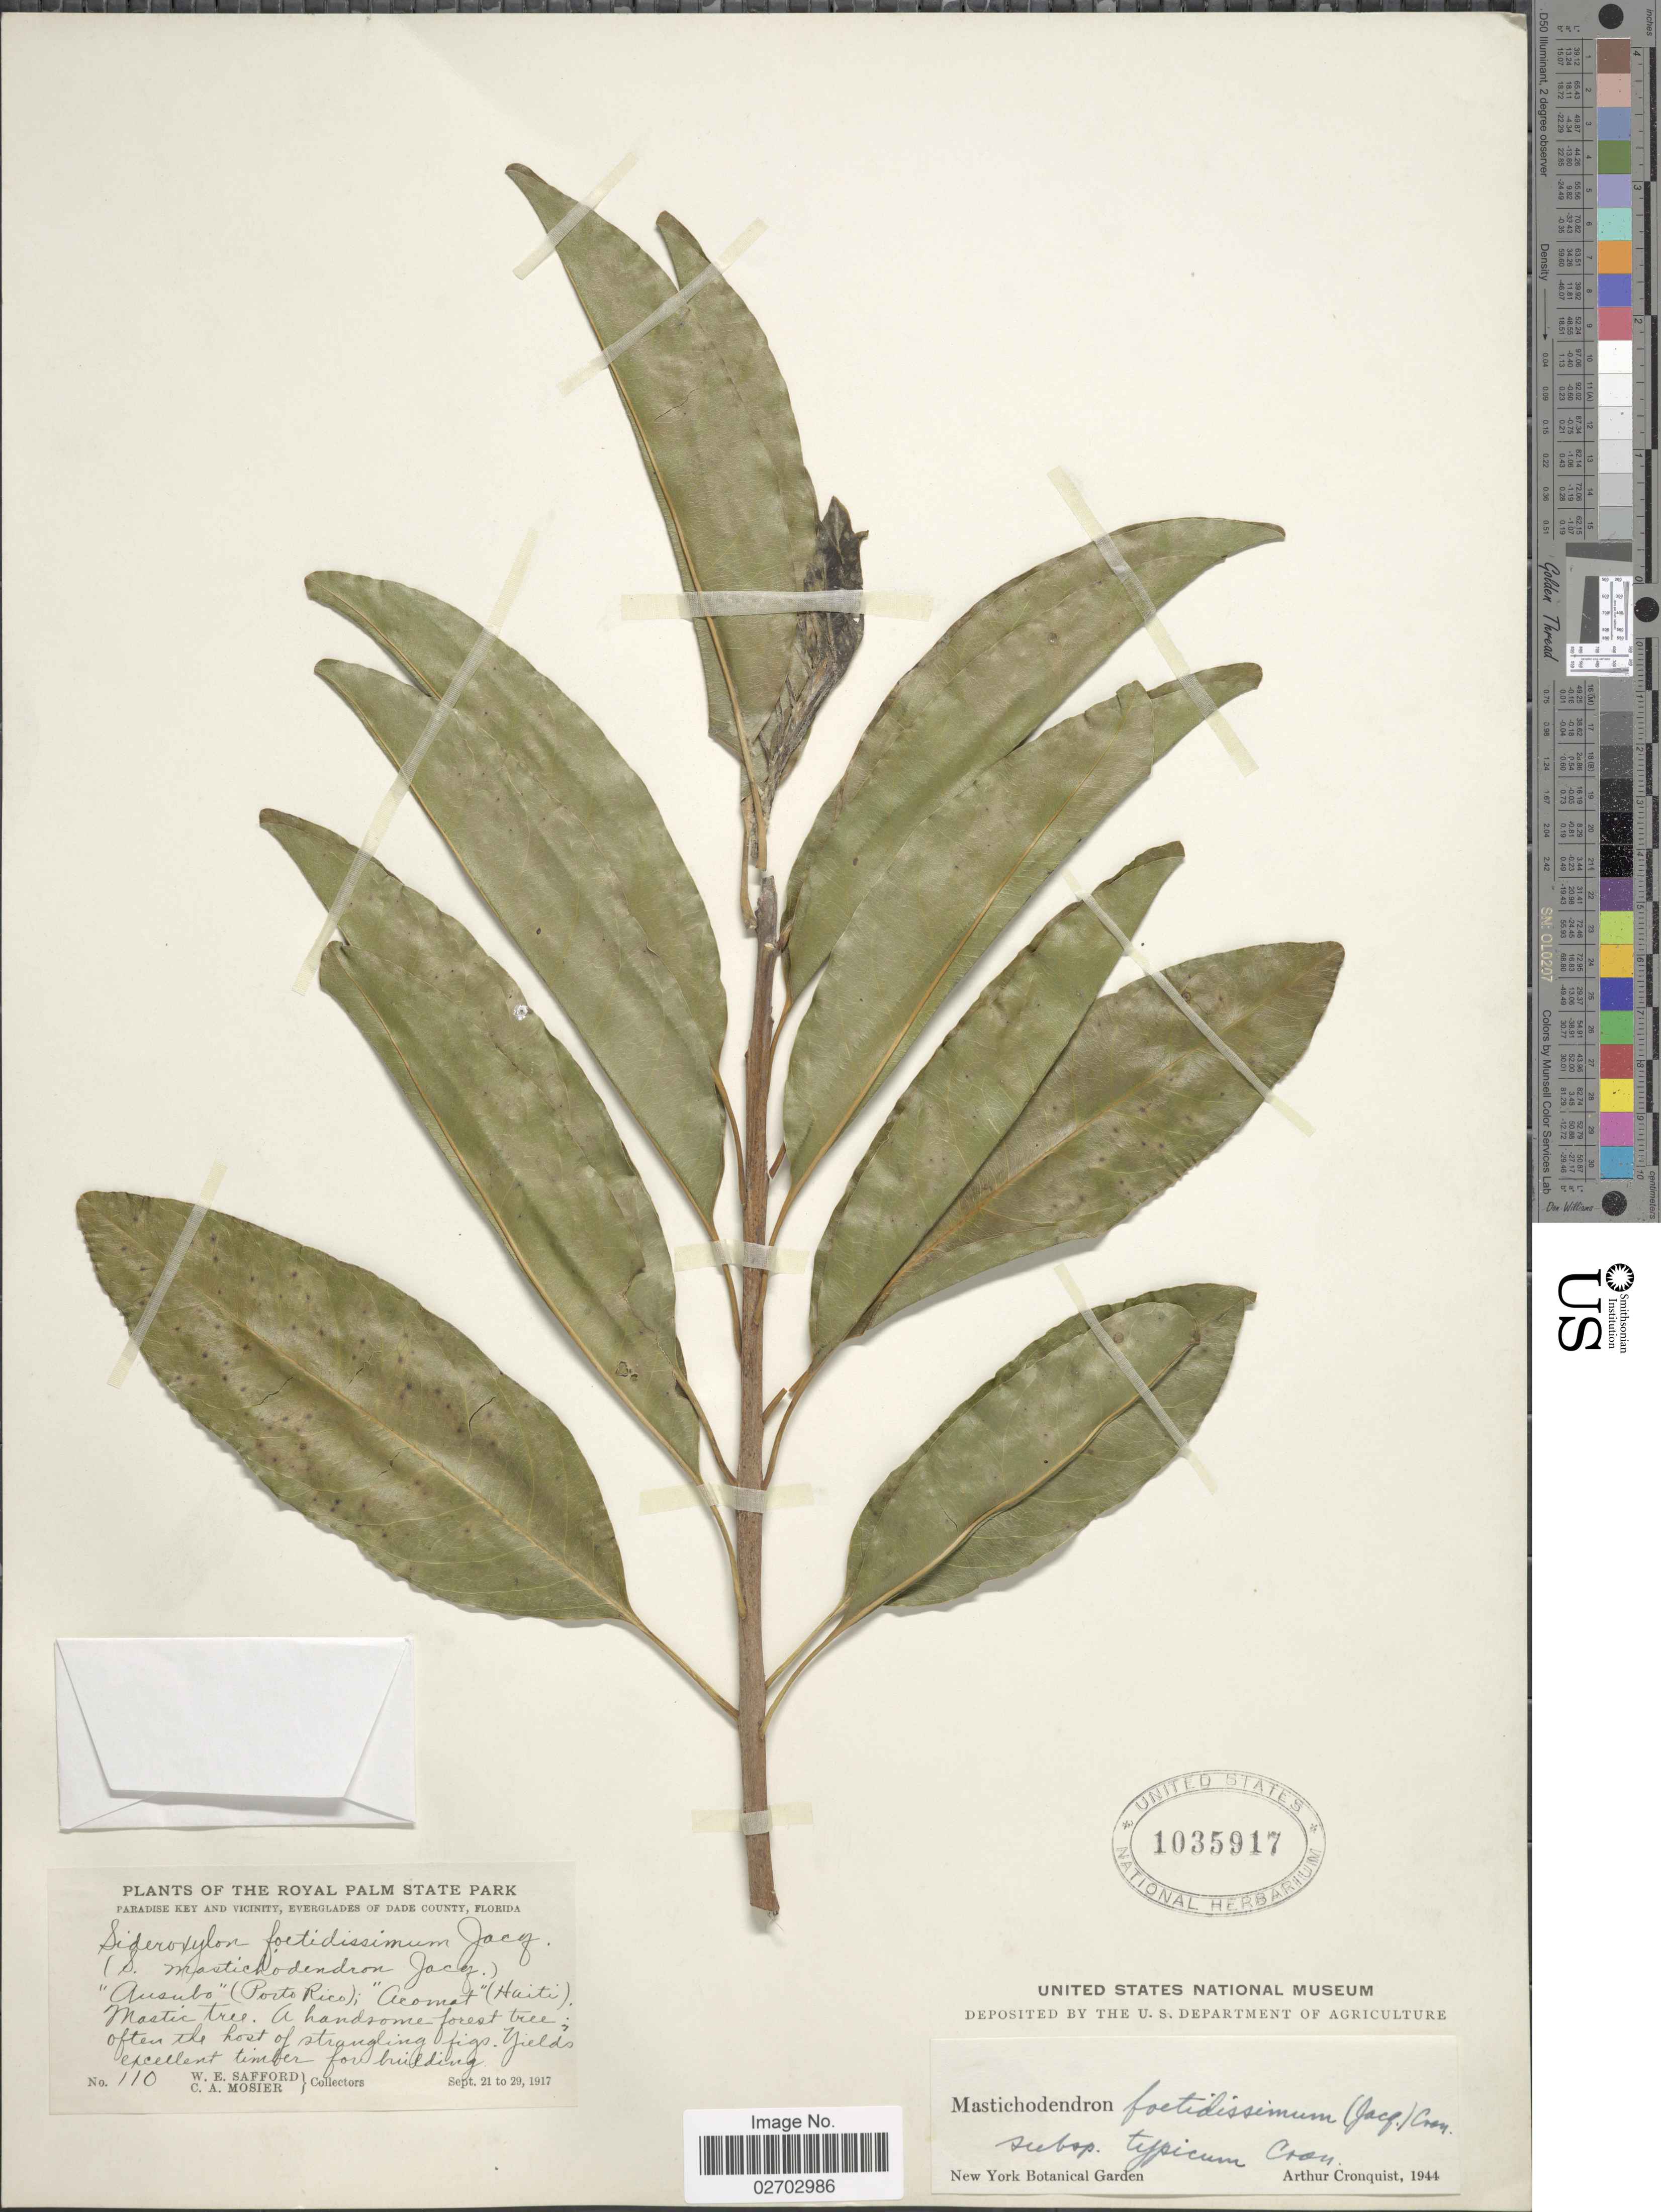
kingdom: Plantae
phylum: Tracheophyta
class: Magnoliopsida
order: Ericales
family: Sapotaceae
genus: Sideroxylon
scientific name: Sideroxylon foetidissimum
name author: Jacq.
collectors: W. E. Safford & C. A. Mosier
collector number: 110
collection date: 1917-09-21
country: United States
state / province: Florida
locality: Royal Palm State Park, Paradise Key and Vicinity, Everglades of Dade County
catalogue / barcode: US 1035917